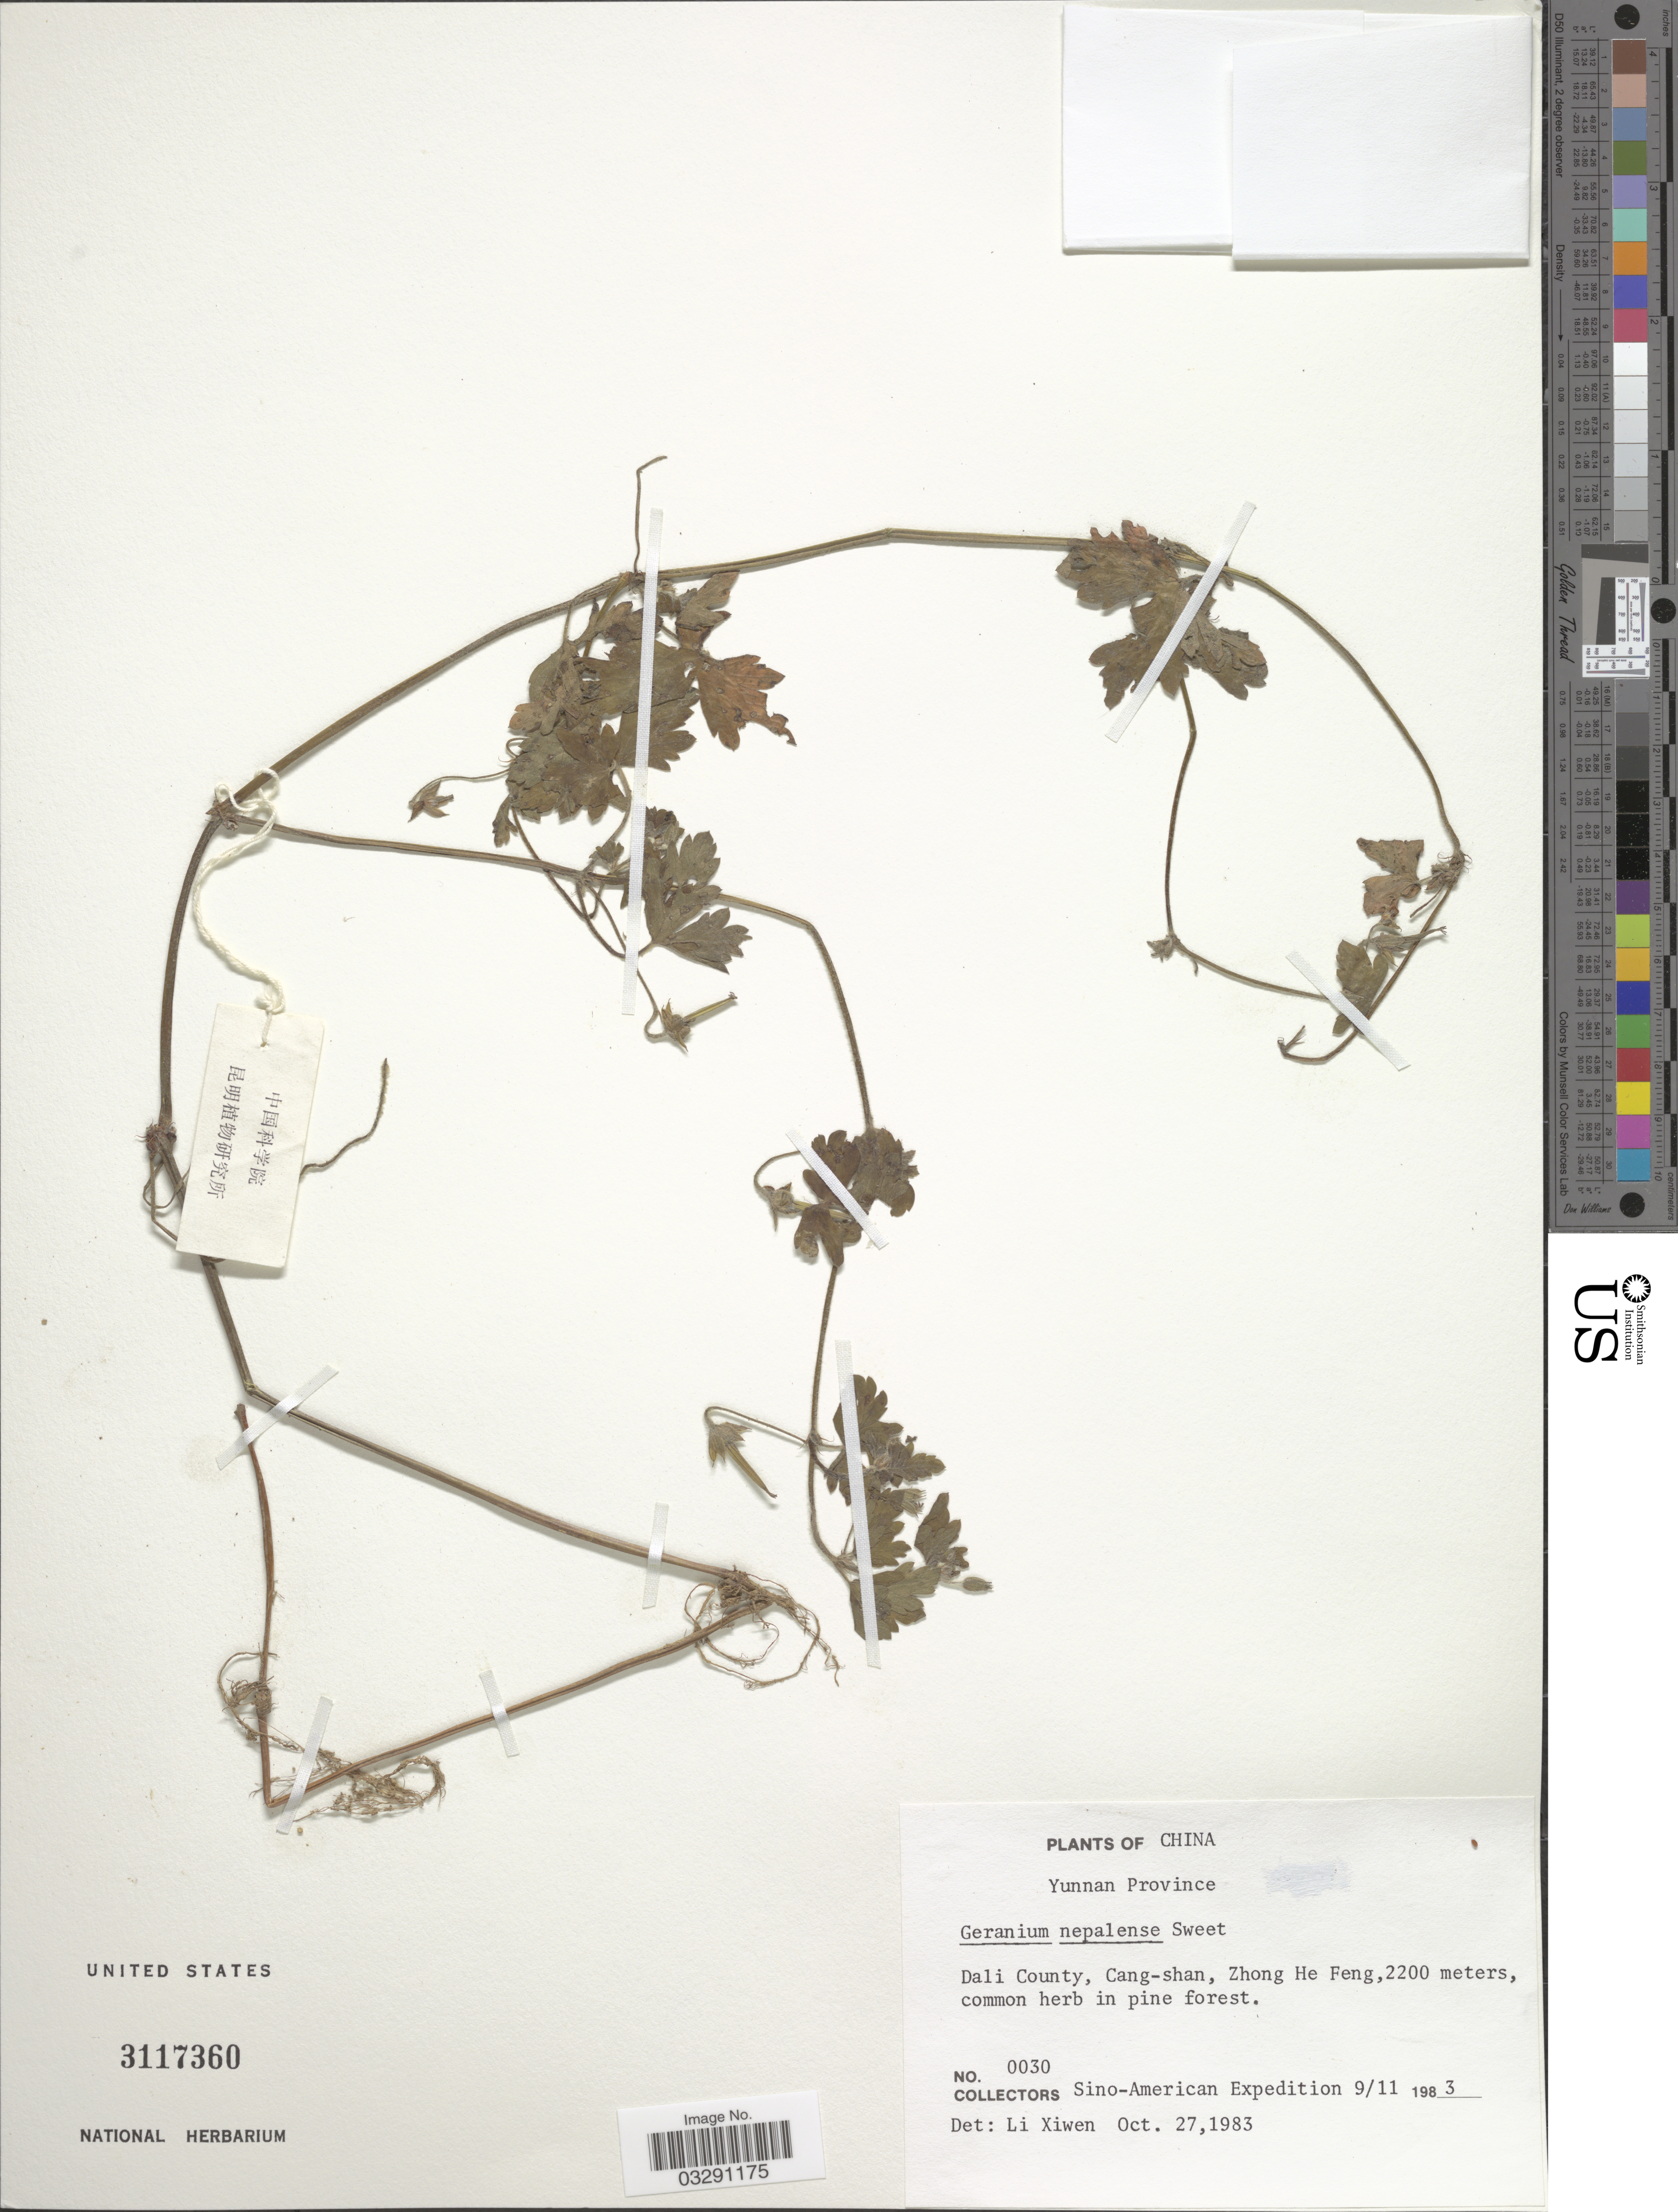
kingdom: Plantae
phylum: Tracheophyta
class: Magnoliopsida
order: Geraniales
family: Geraniaceae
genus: Geranium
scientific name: Geranium nepalense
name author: Sweet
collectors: Sino-American Expedition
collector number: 0030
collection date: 1983-11-09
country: China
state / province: Yunnan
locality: Yunnan Province. Dali County, Cang-shan, Zhong He Feng.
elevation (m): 2200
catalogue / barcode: US 3117360